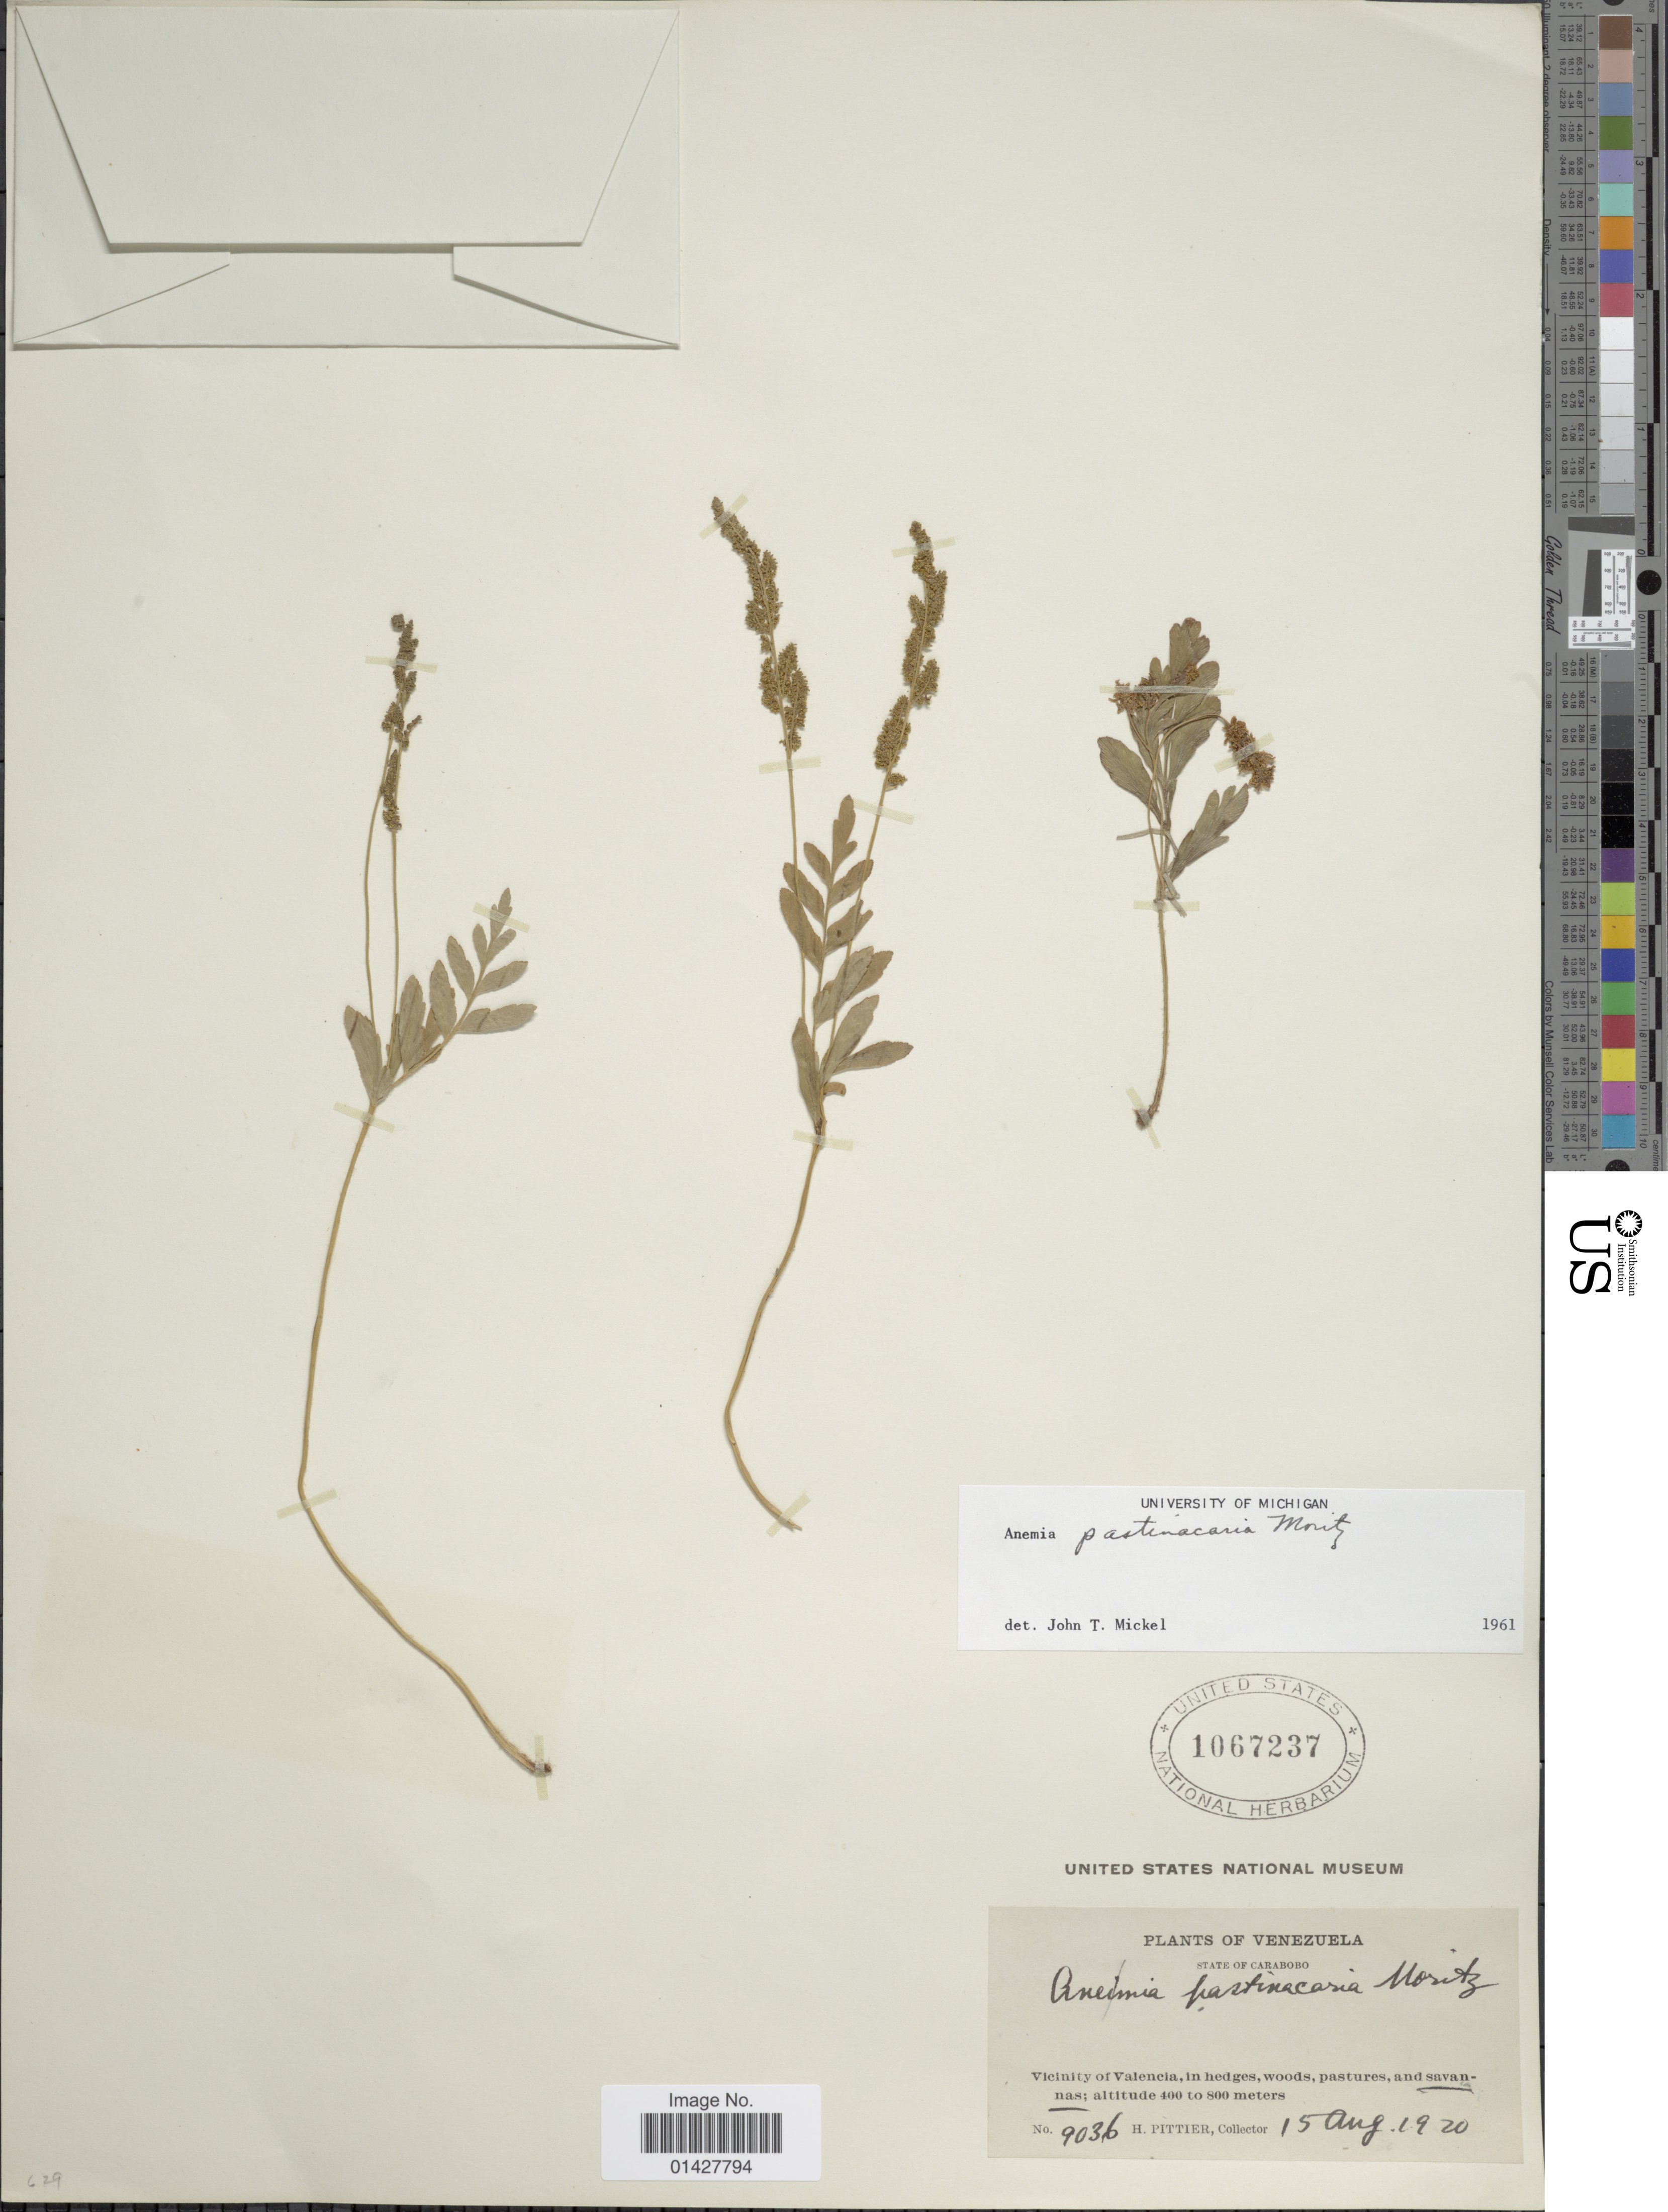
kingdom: Plantae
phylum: Tracheophyta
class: Polypodiopsida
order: Schizaeales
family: Anemiaceae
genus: Anemia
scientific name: Anemia pastinacaria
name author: Moritz ex Prantl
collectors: H. F. Pittier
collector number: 9036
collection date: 1920-08-15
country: Venezuela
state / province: Carabobo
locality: Vicinity of Valencia, in hedges, woods, pastures, and savannas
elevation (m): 400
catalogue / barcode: US 1067237